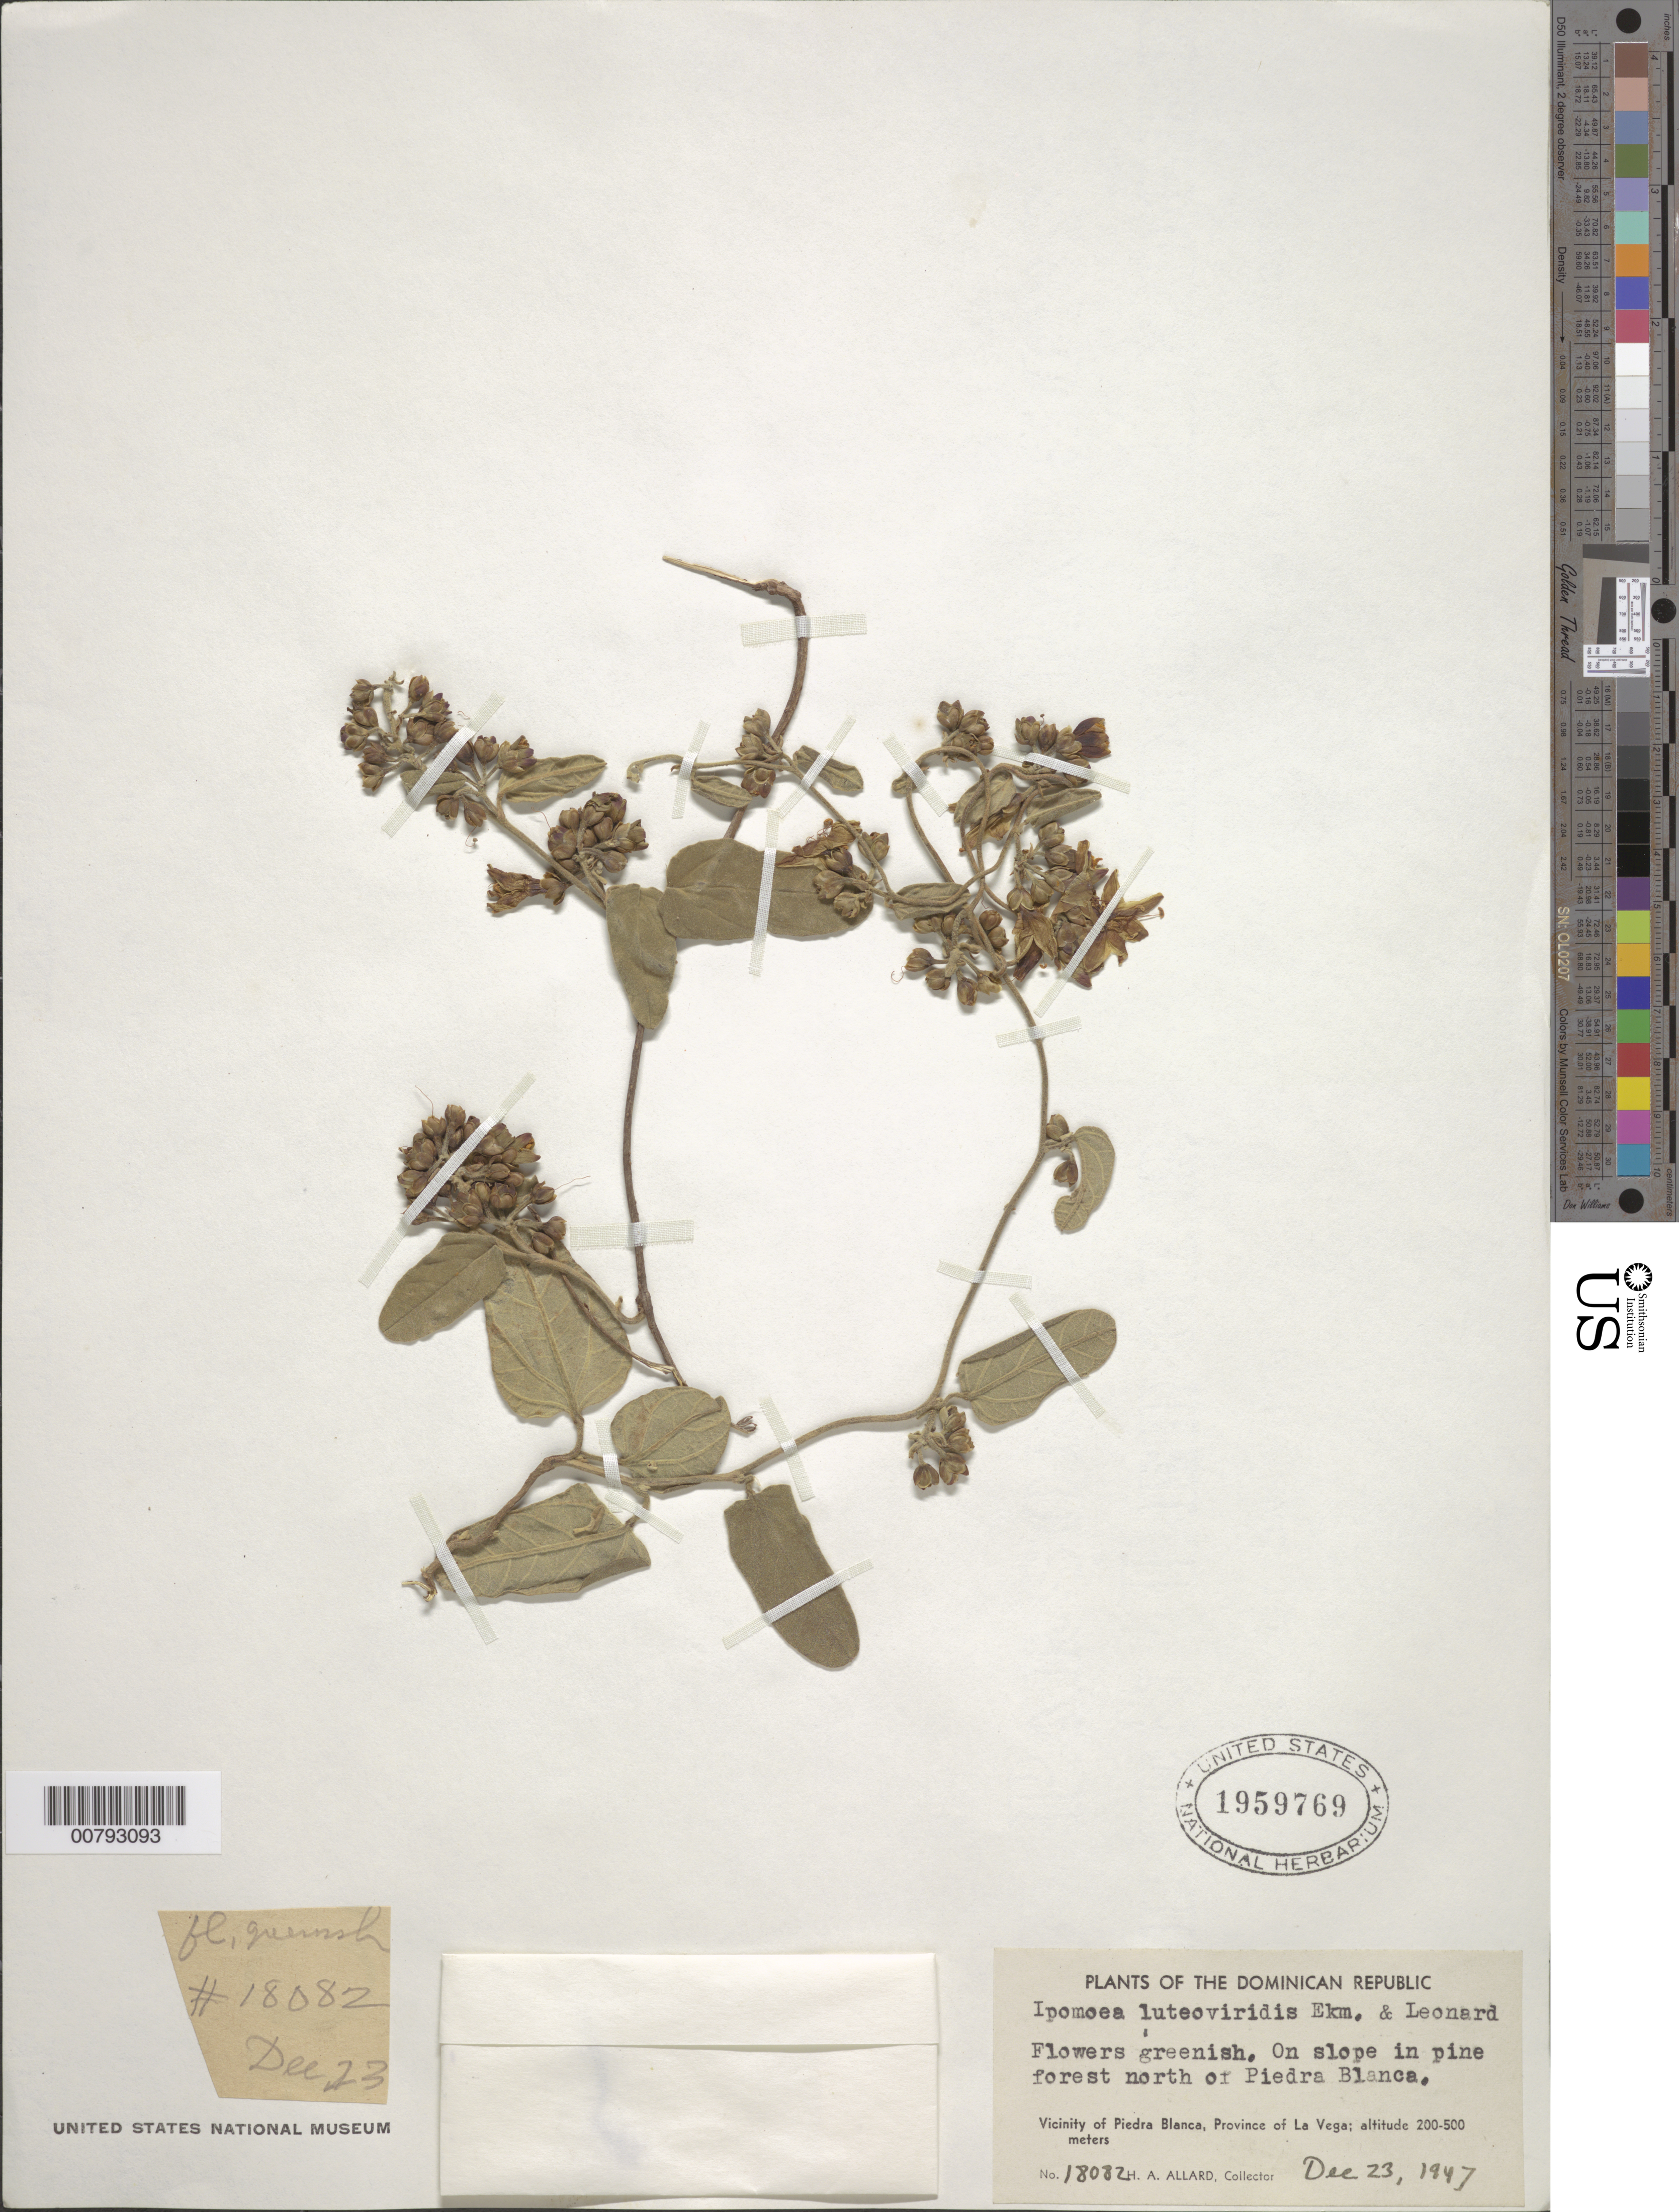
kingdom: Plantae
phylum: Tracheophyta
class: Magnoliopsida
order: Solanales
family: Convolvulaceae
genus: Ipomoea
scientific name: Ipomoea luteo-viridis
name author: Ekman & Leonard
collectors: H. A. Allard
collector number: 18082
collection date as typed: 23 Dec 1947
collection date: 1947-12-23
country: Dominican Republic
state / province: La Vega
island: Hispaniola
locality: Vicinity of Piedra Blanca, north of Piedra Blanca.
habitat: On slope in pine forest.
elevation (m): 200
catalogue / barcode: US 1959769